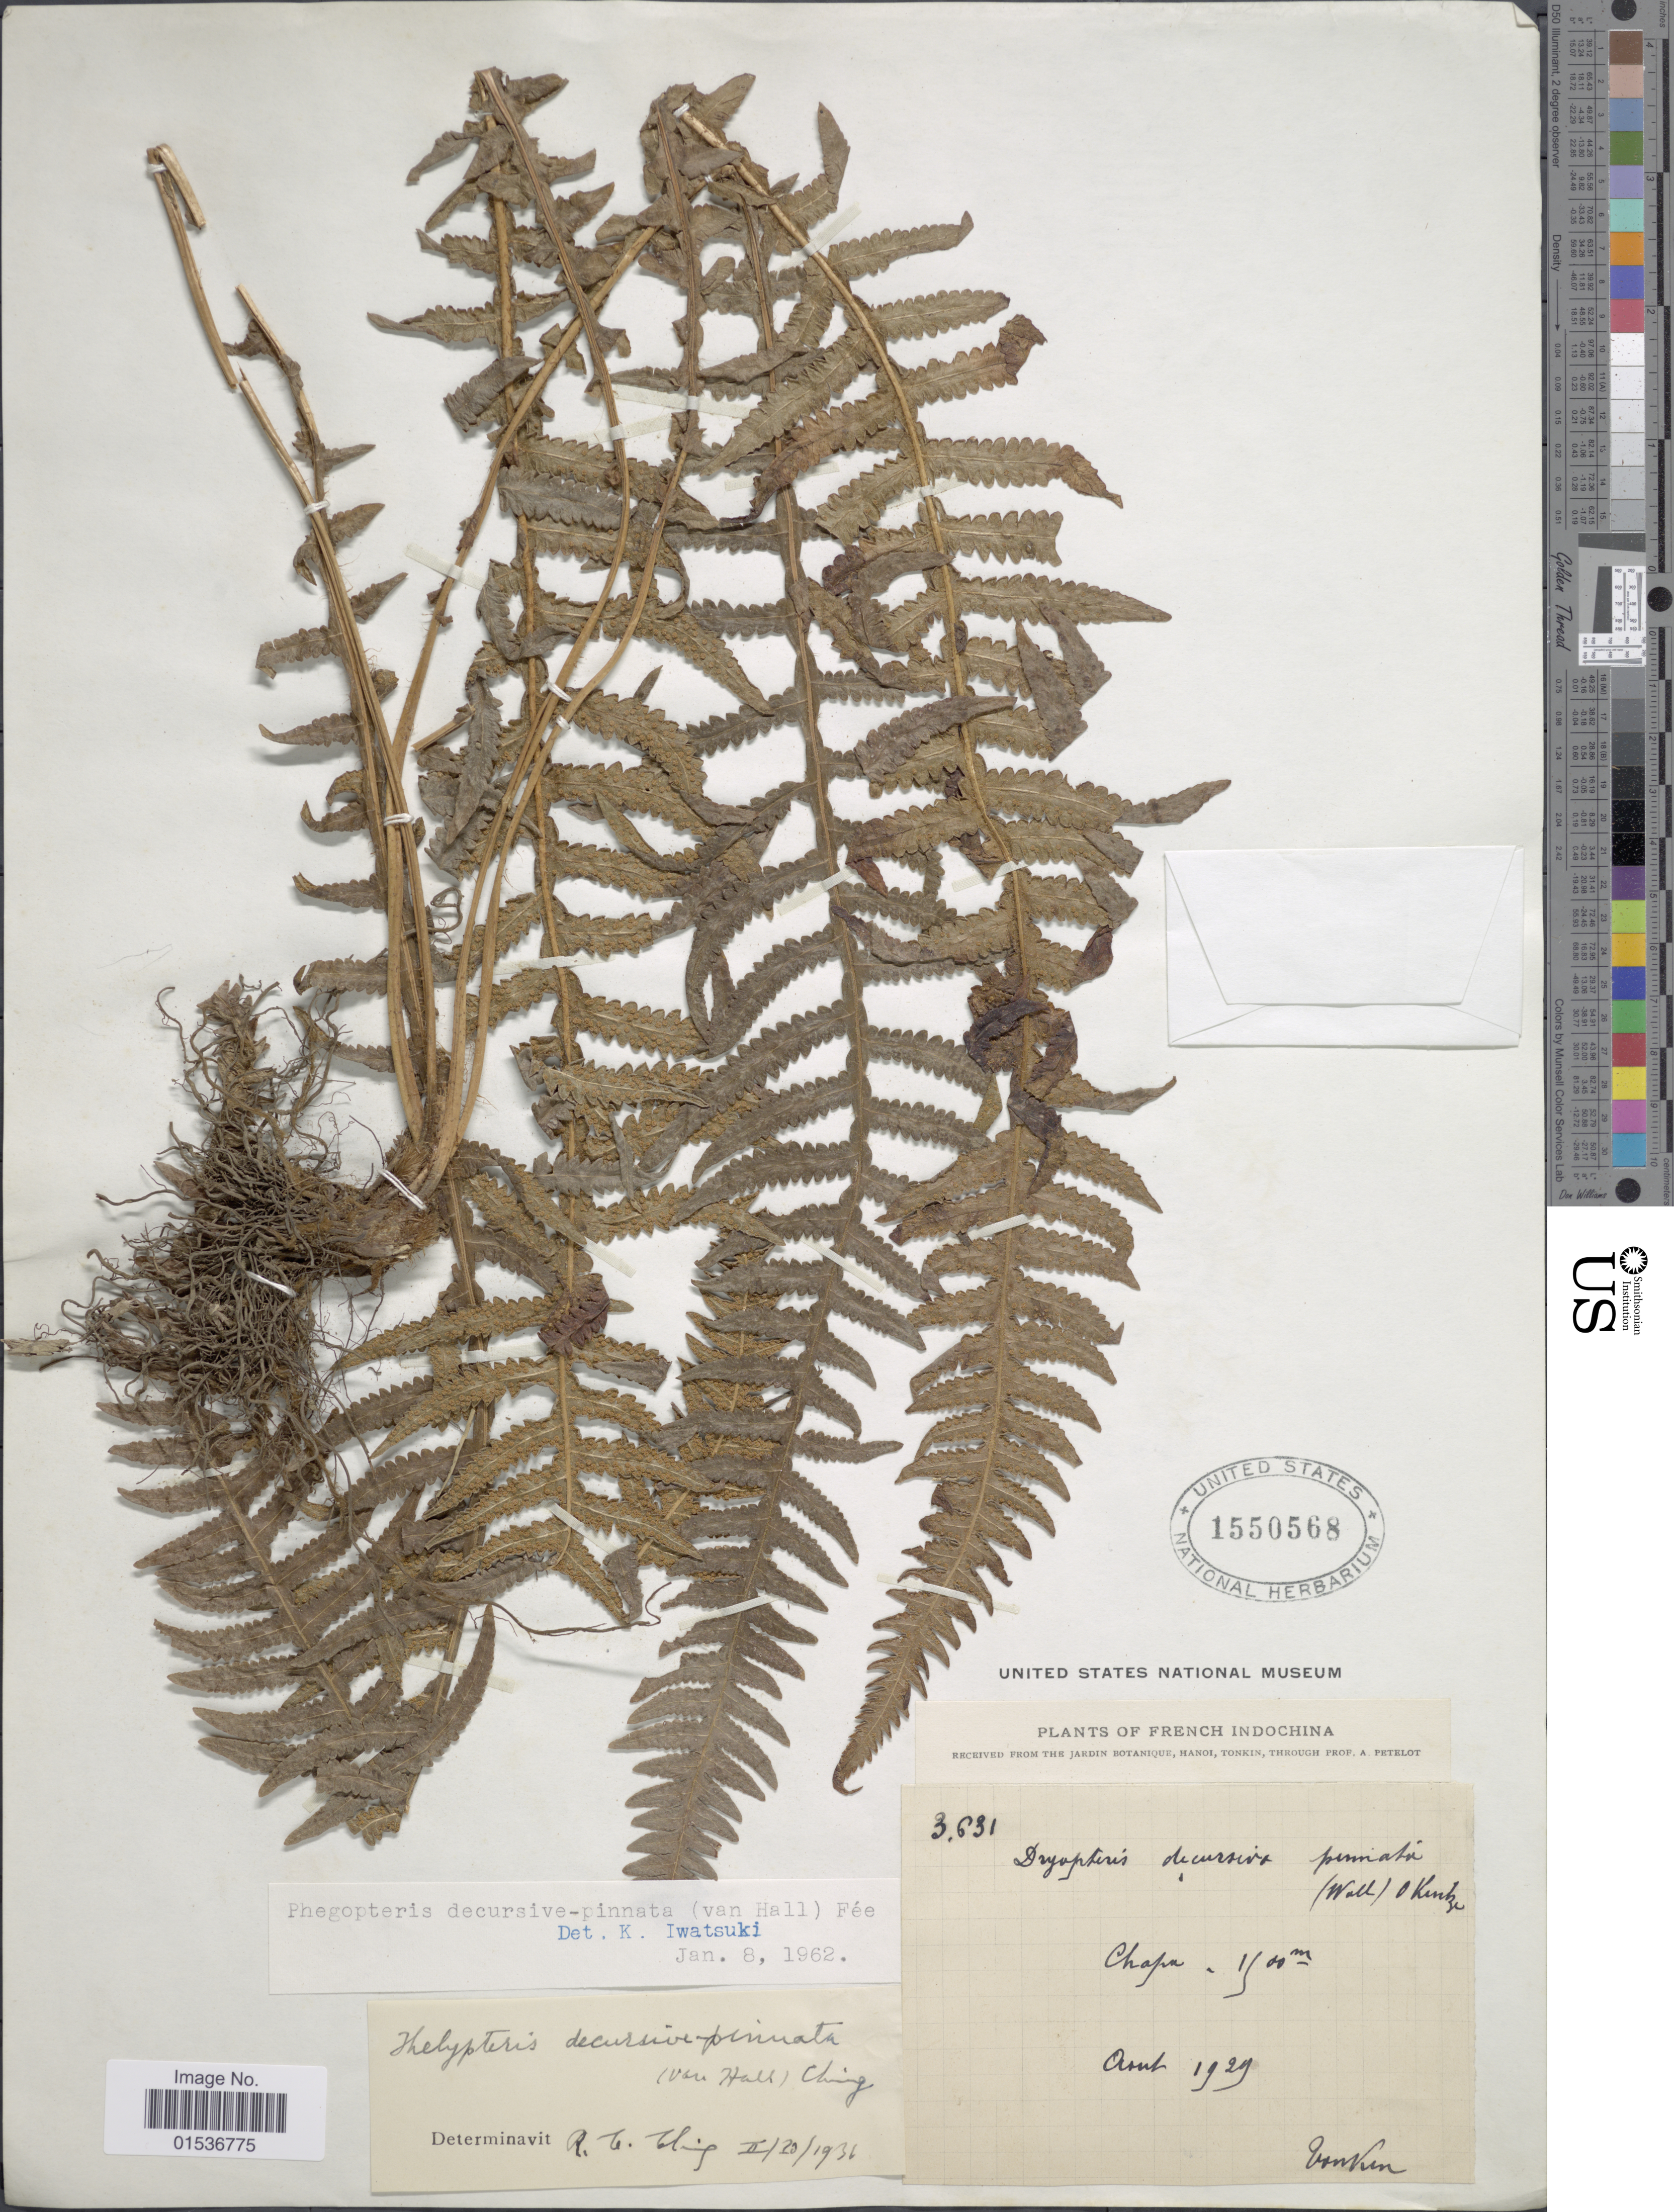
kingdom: Plantae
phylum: Tracheophyta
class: Polypodiopsida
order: Polypodiales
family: Thelypteridaceae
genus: Phegopteris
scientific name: Phegopteris decursivepinnata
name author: (H.C. Hall) Fée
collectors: A. Petelot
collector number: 3631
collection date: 1929-08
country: Vietnam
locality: Tonkin. Chapa. French Indochina.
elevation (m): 1500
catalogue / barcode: US 1550568